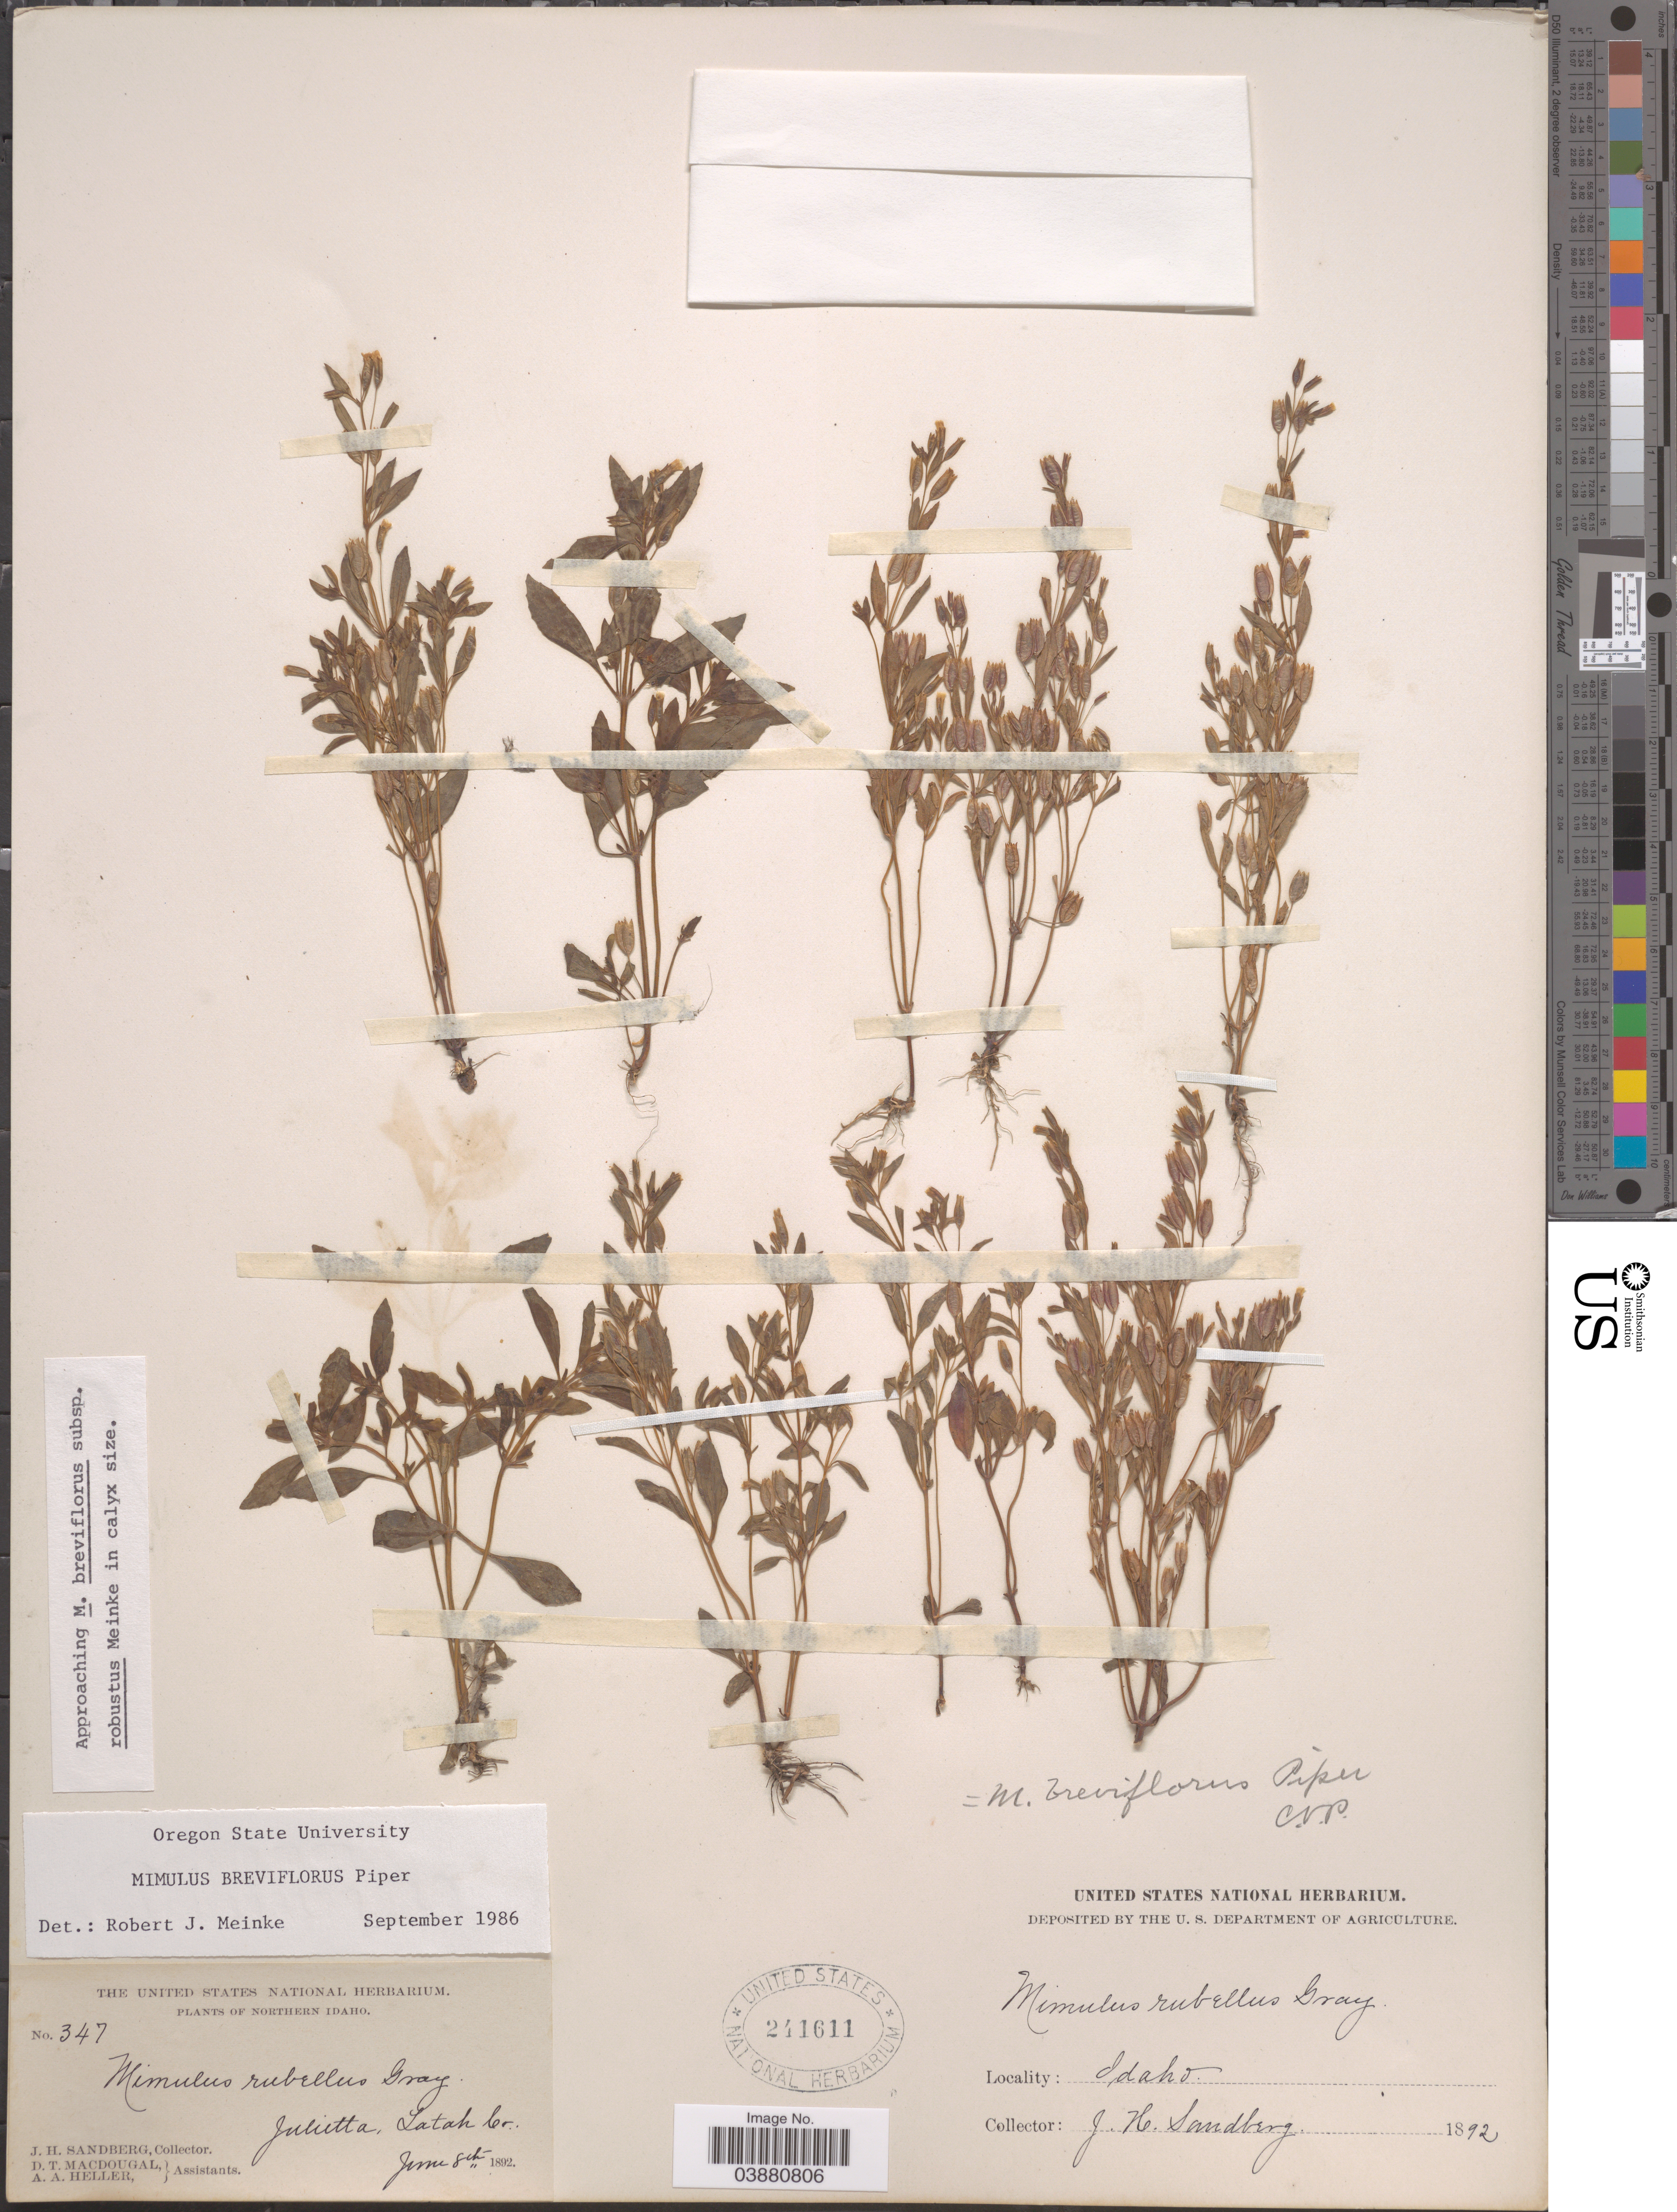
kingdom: Plantae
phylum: Tracheophyta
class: Magnoliopsida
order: Lamiales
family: Phrymaceae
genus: Mimulus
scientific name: Mimulus breviflorus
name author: Piper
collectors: J. H. Sandberg, D. T. MacDougal & A. A. Heller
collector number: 347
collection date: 1892-06-08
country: United States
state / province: Idaho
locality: Northern Idaho. Julietta, Latah Cr.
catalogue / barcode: US 241611